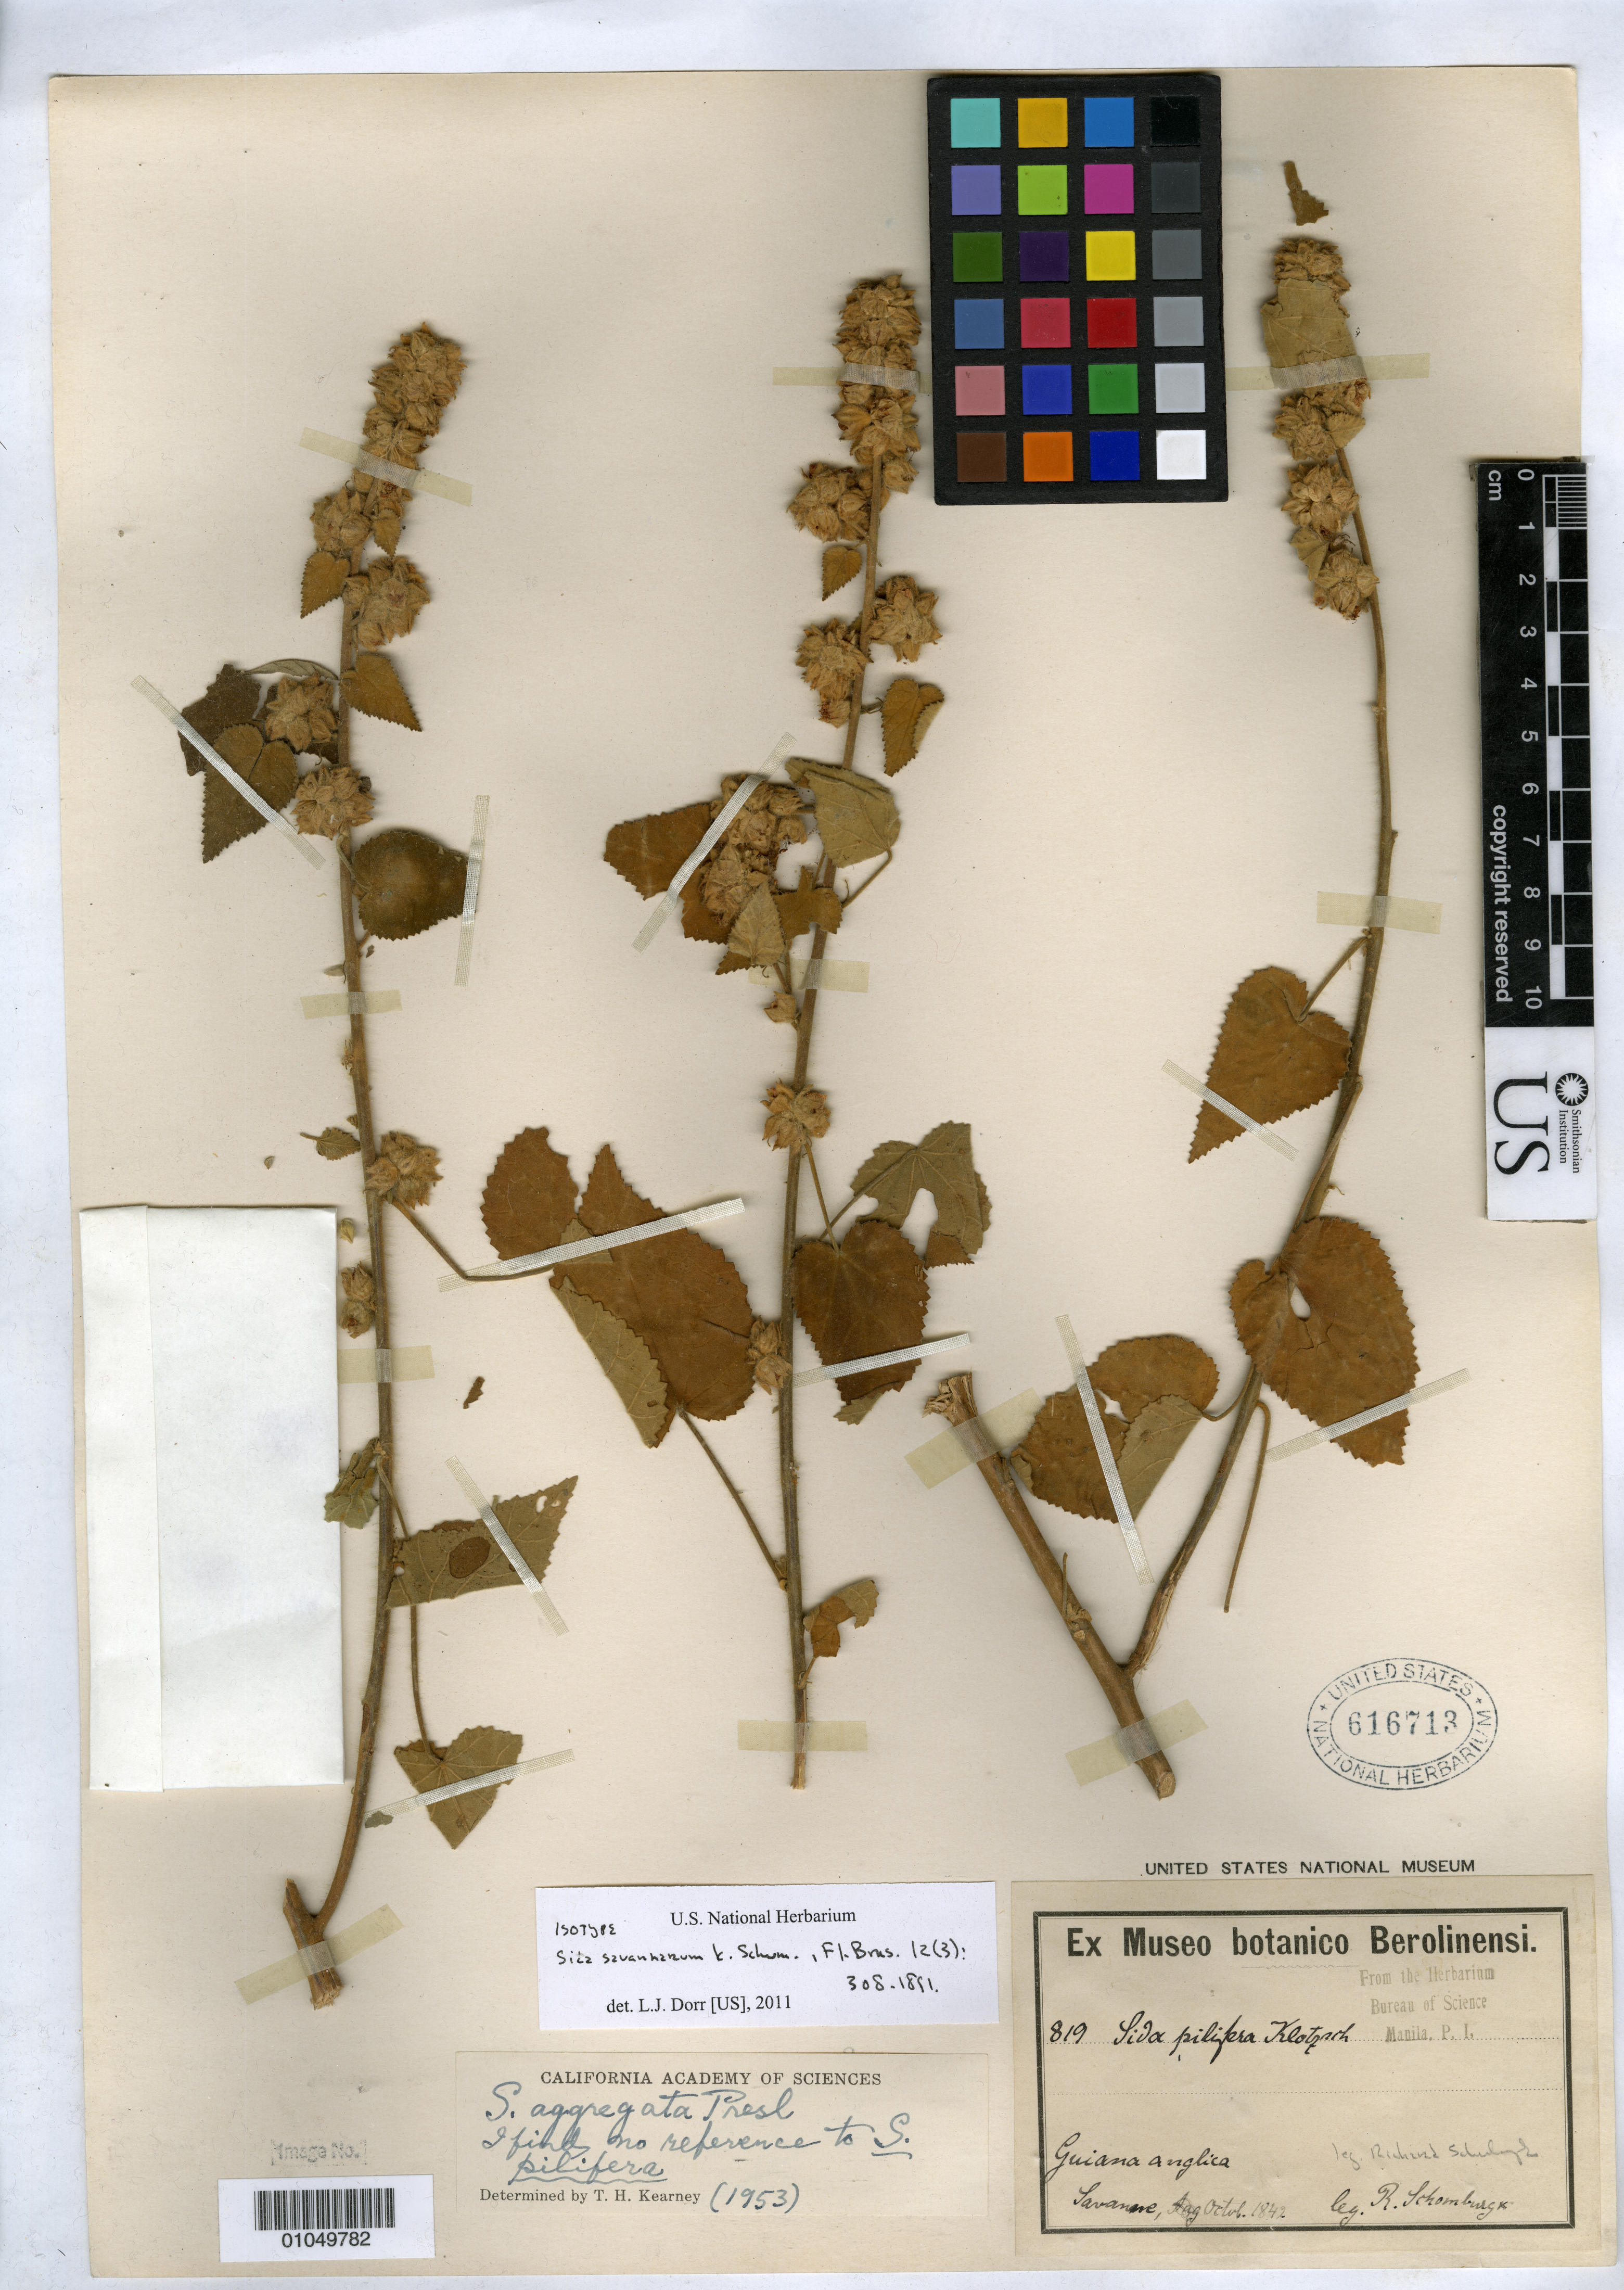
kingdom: Plantae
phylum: Tracheophyta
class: Magnoliopsida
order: Malvales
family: Malvaceae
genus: Sida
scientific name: Sida savannarum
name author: K. Schum. in Mart.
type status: Isotype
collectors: M. R. Schomburgk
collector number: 819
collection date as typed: Oct 1842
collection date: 1842-10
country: Guyana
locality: Guiana anglica, Savanne.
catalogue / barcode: US 616713